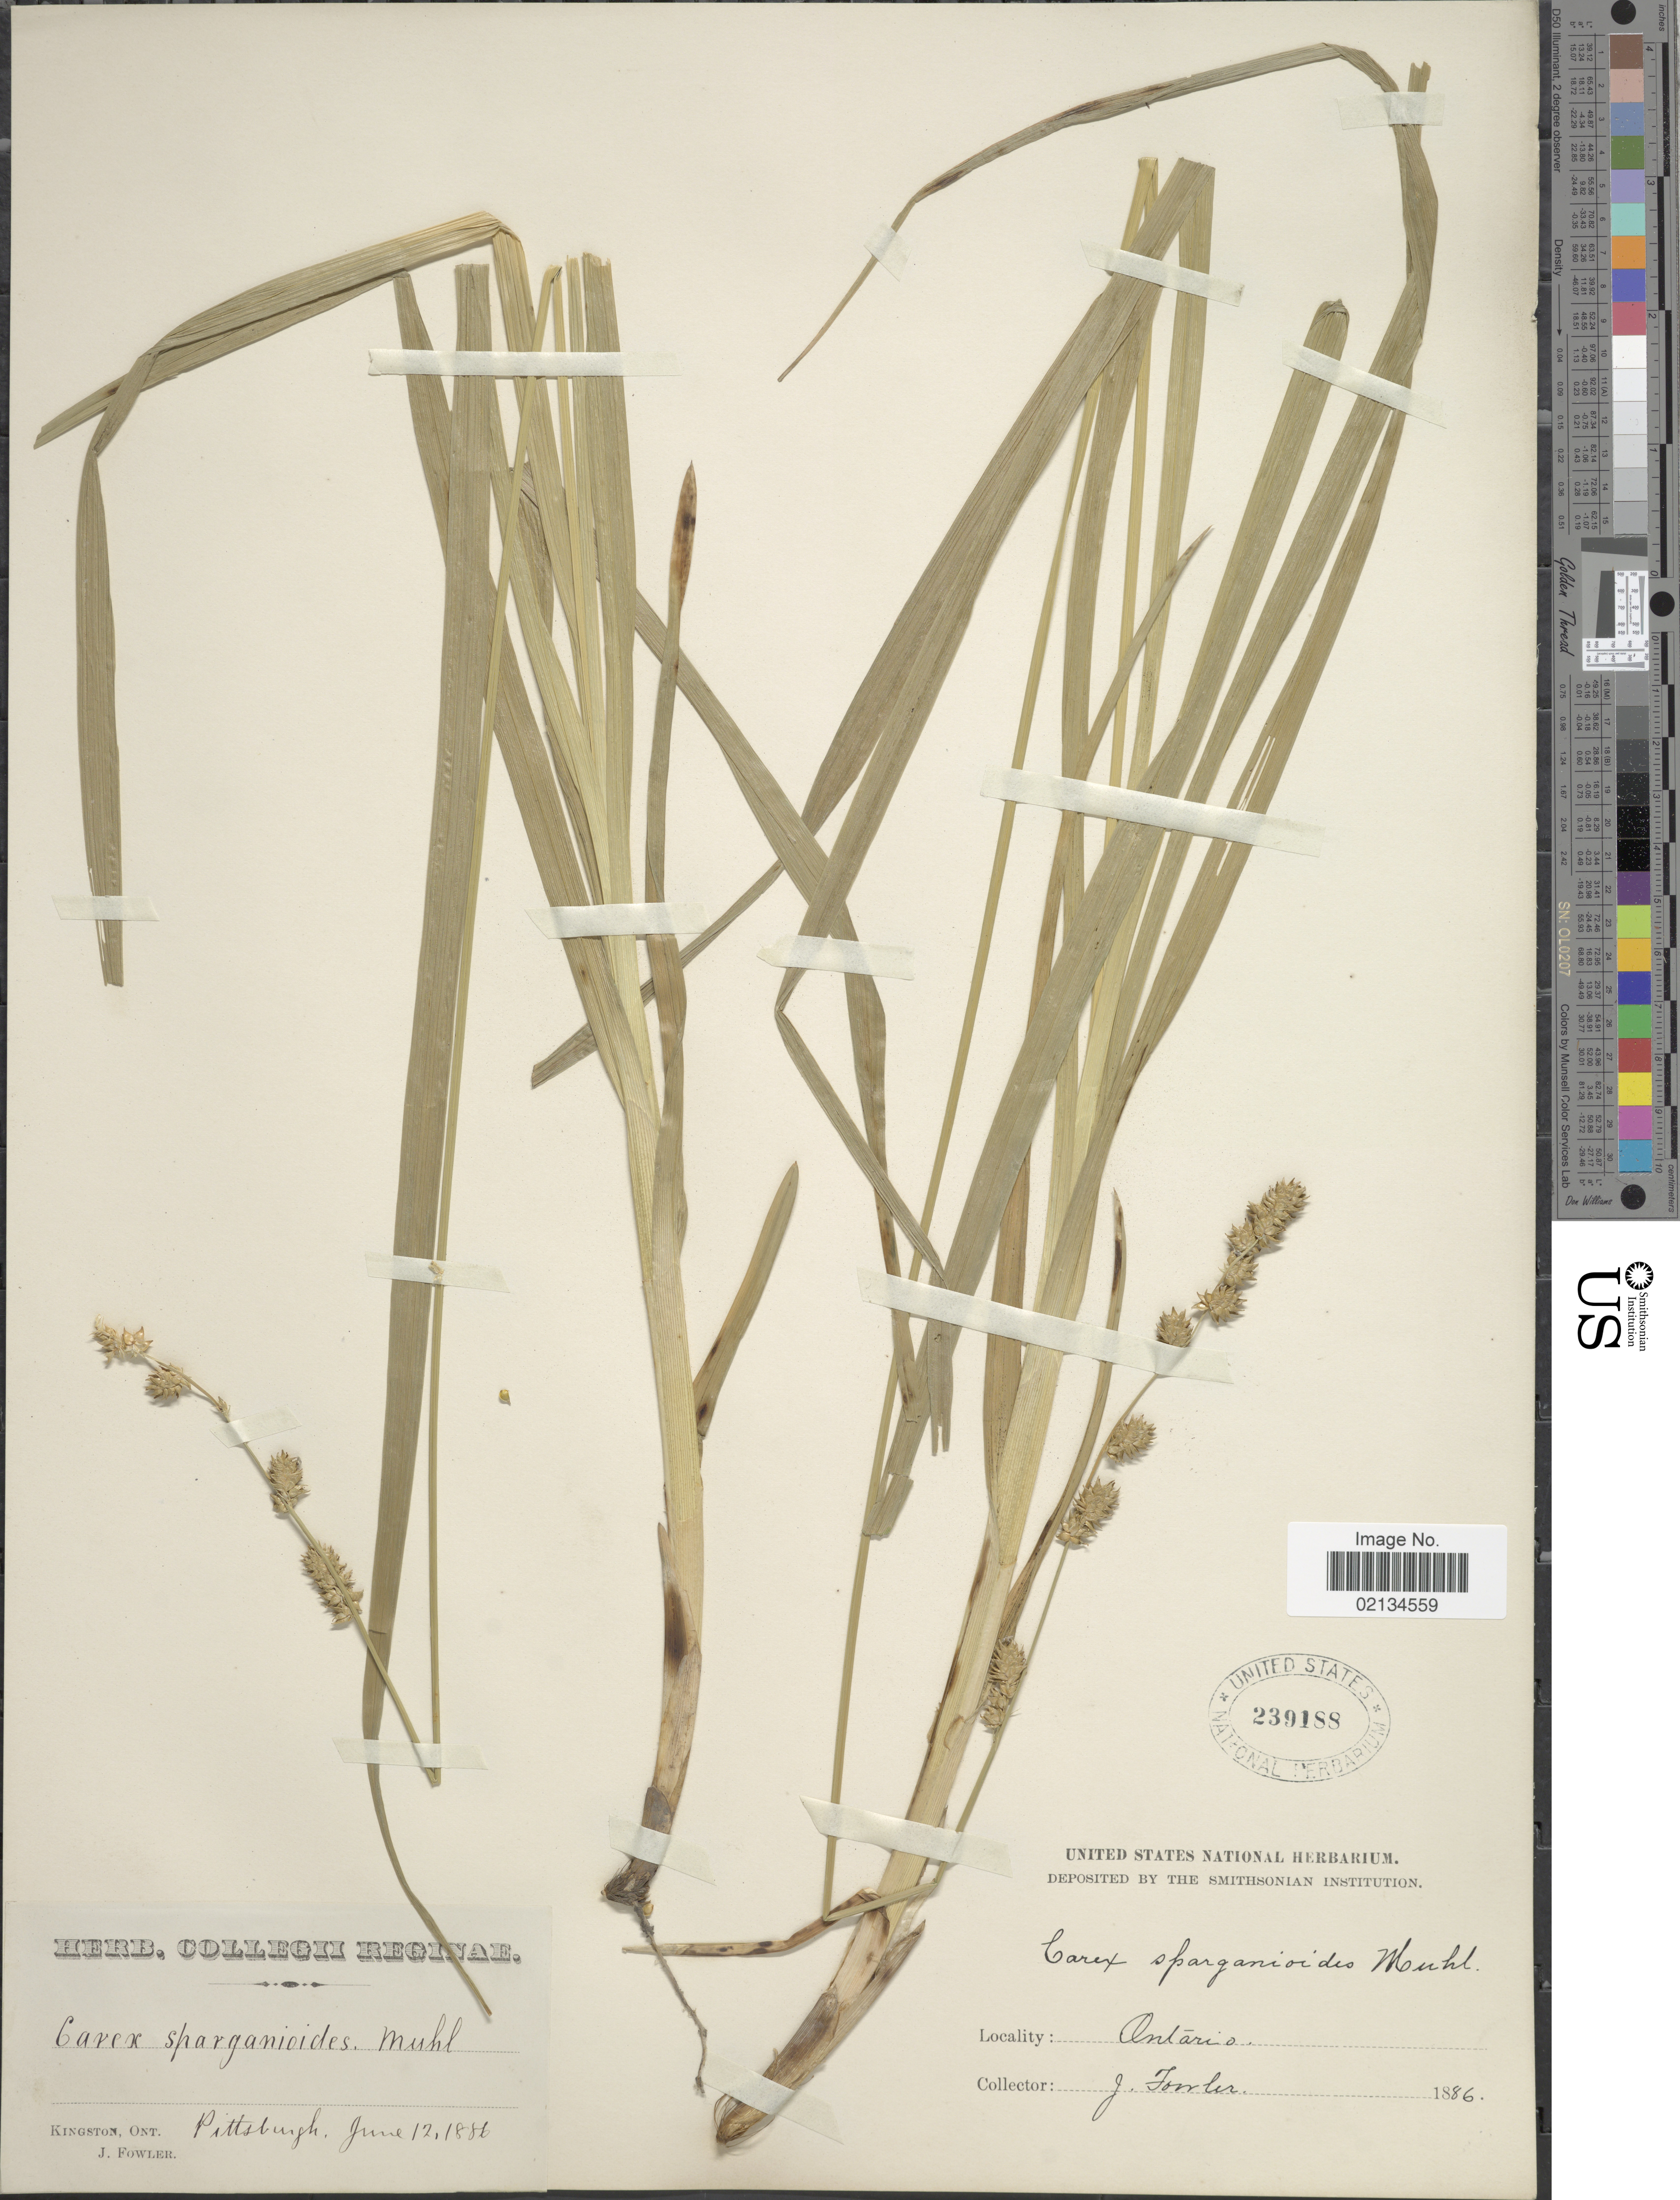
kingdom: Plantae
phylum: Tracheophyta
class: Liliopsida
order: Poales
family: Cyperaceae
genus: Carex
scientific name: Carex sparganioides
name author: Muhl. ex Willd.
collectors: J. P. Fowler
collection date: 1886-06-12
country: Canada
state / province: Ontario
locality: Kingston, Pittsburgh.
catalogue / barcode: US 239188